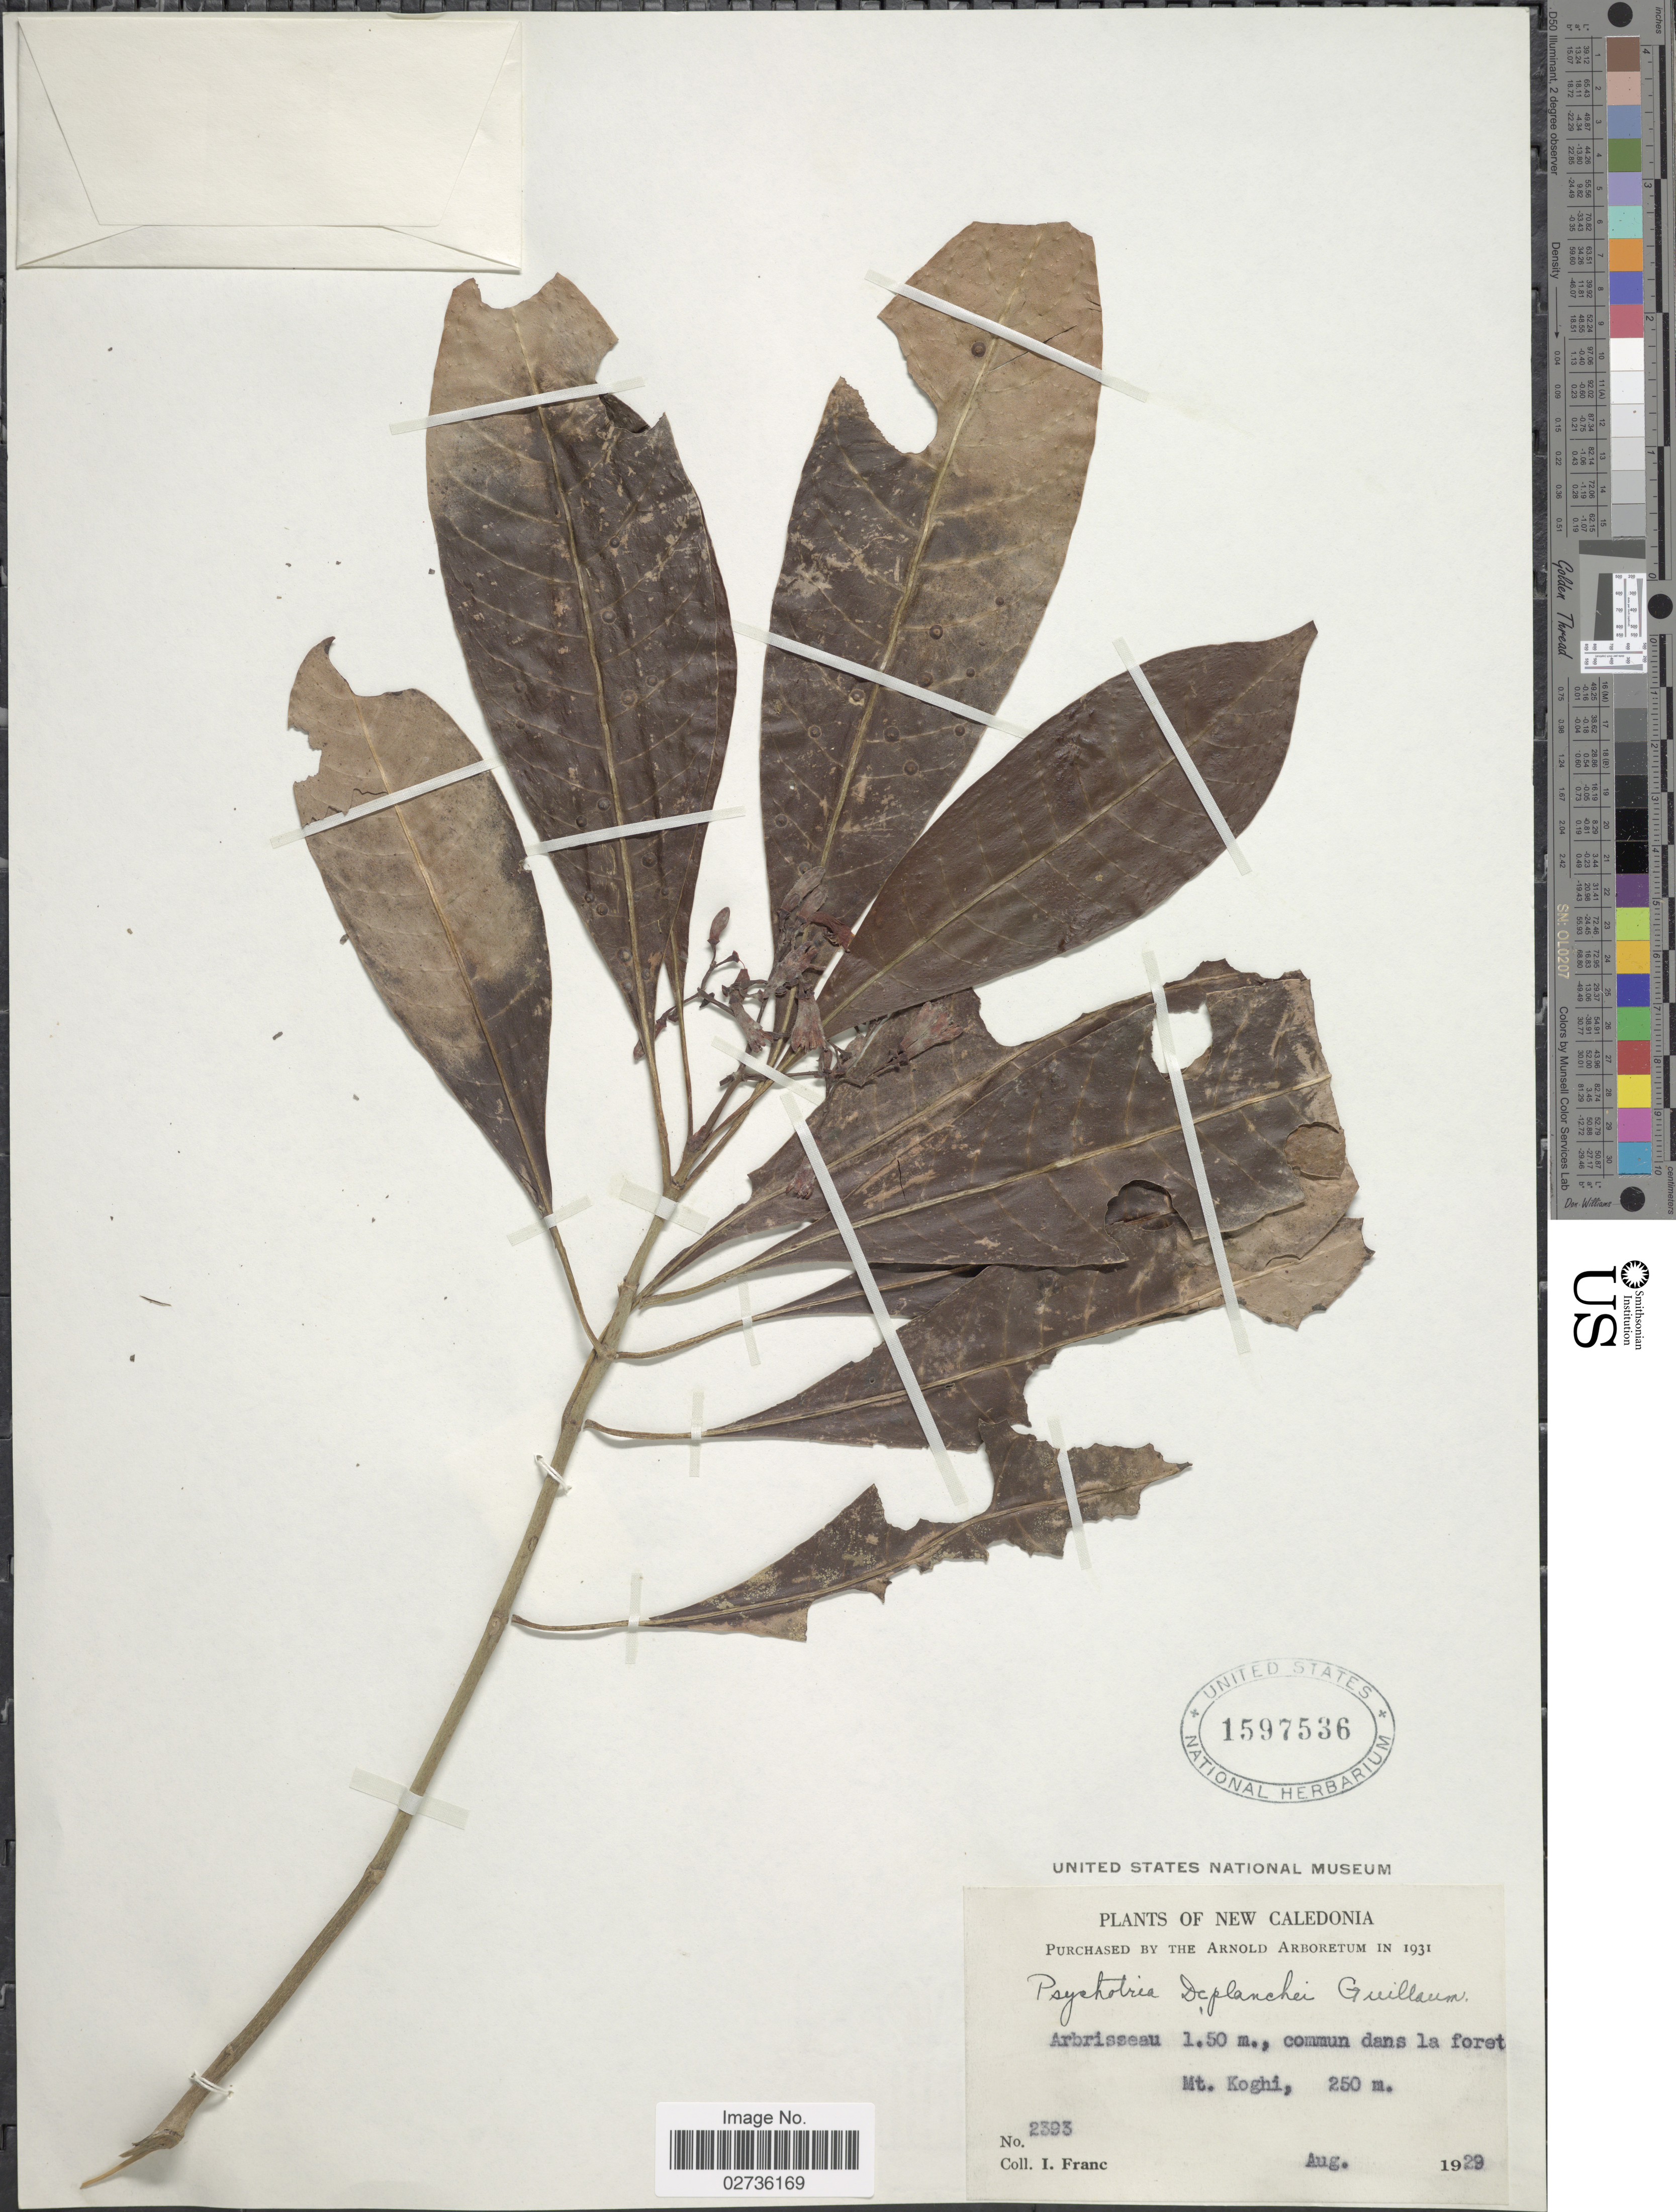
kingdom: Plantae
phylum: Tracheophyta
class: Magnoliopsida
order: Gentianales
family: Rubiaceae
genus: Psychotria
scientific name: Psychotria deplanchei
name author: (Beauvis.) Guillaumin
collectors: I. Franc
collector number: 2393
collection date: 1929-08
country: New Caledonia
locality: Mt. Koghi.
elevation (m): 250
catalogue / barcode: US 1597536